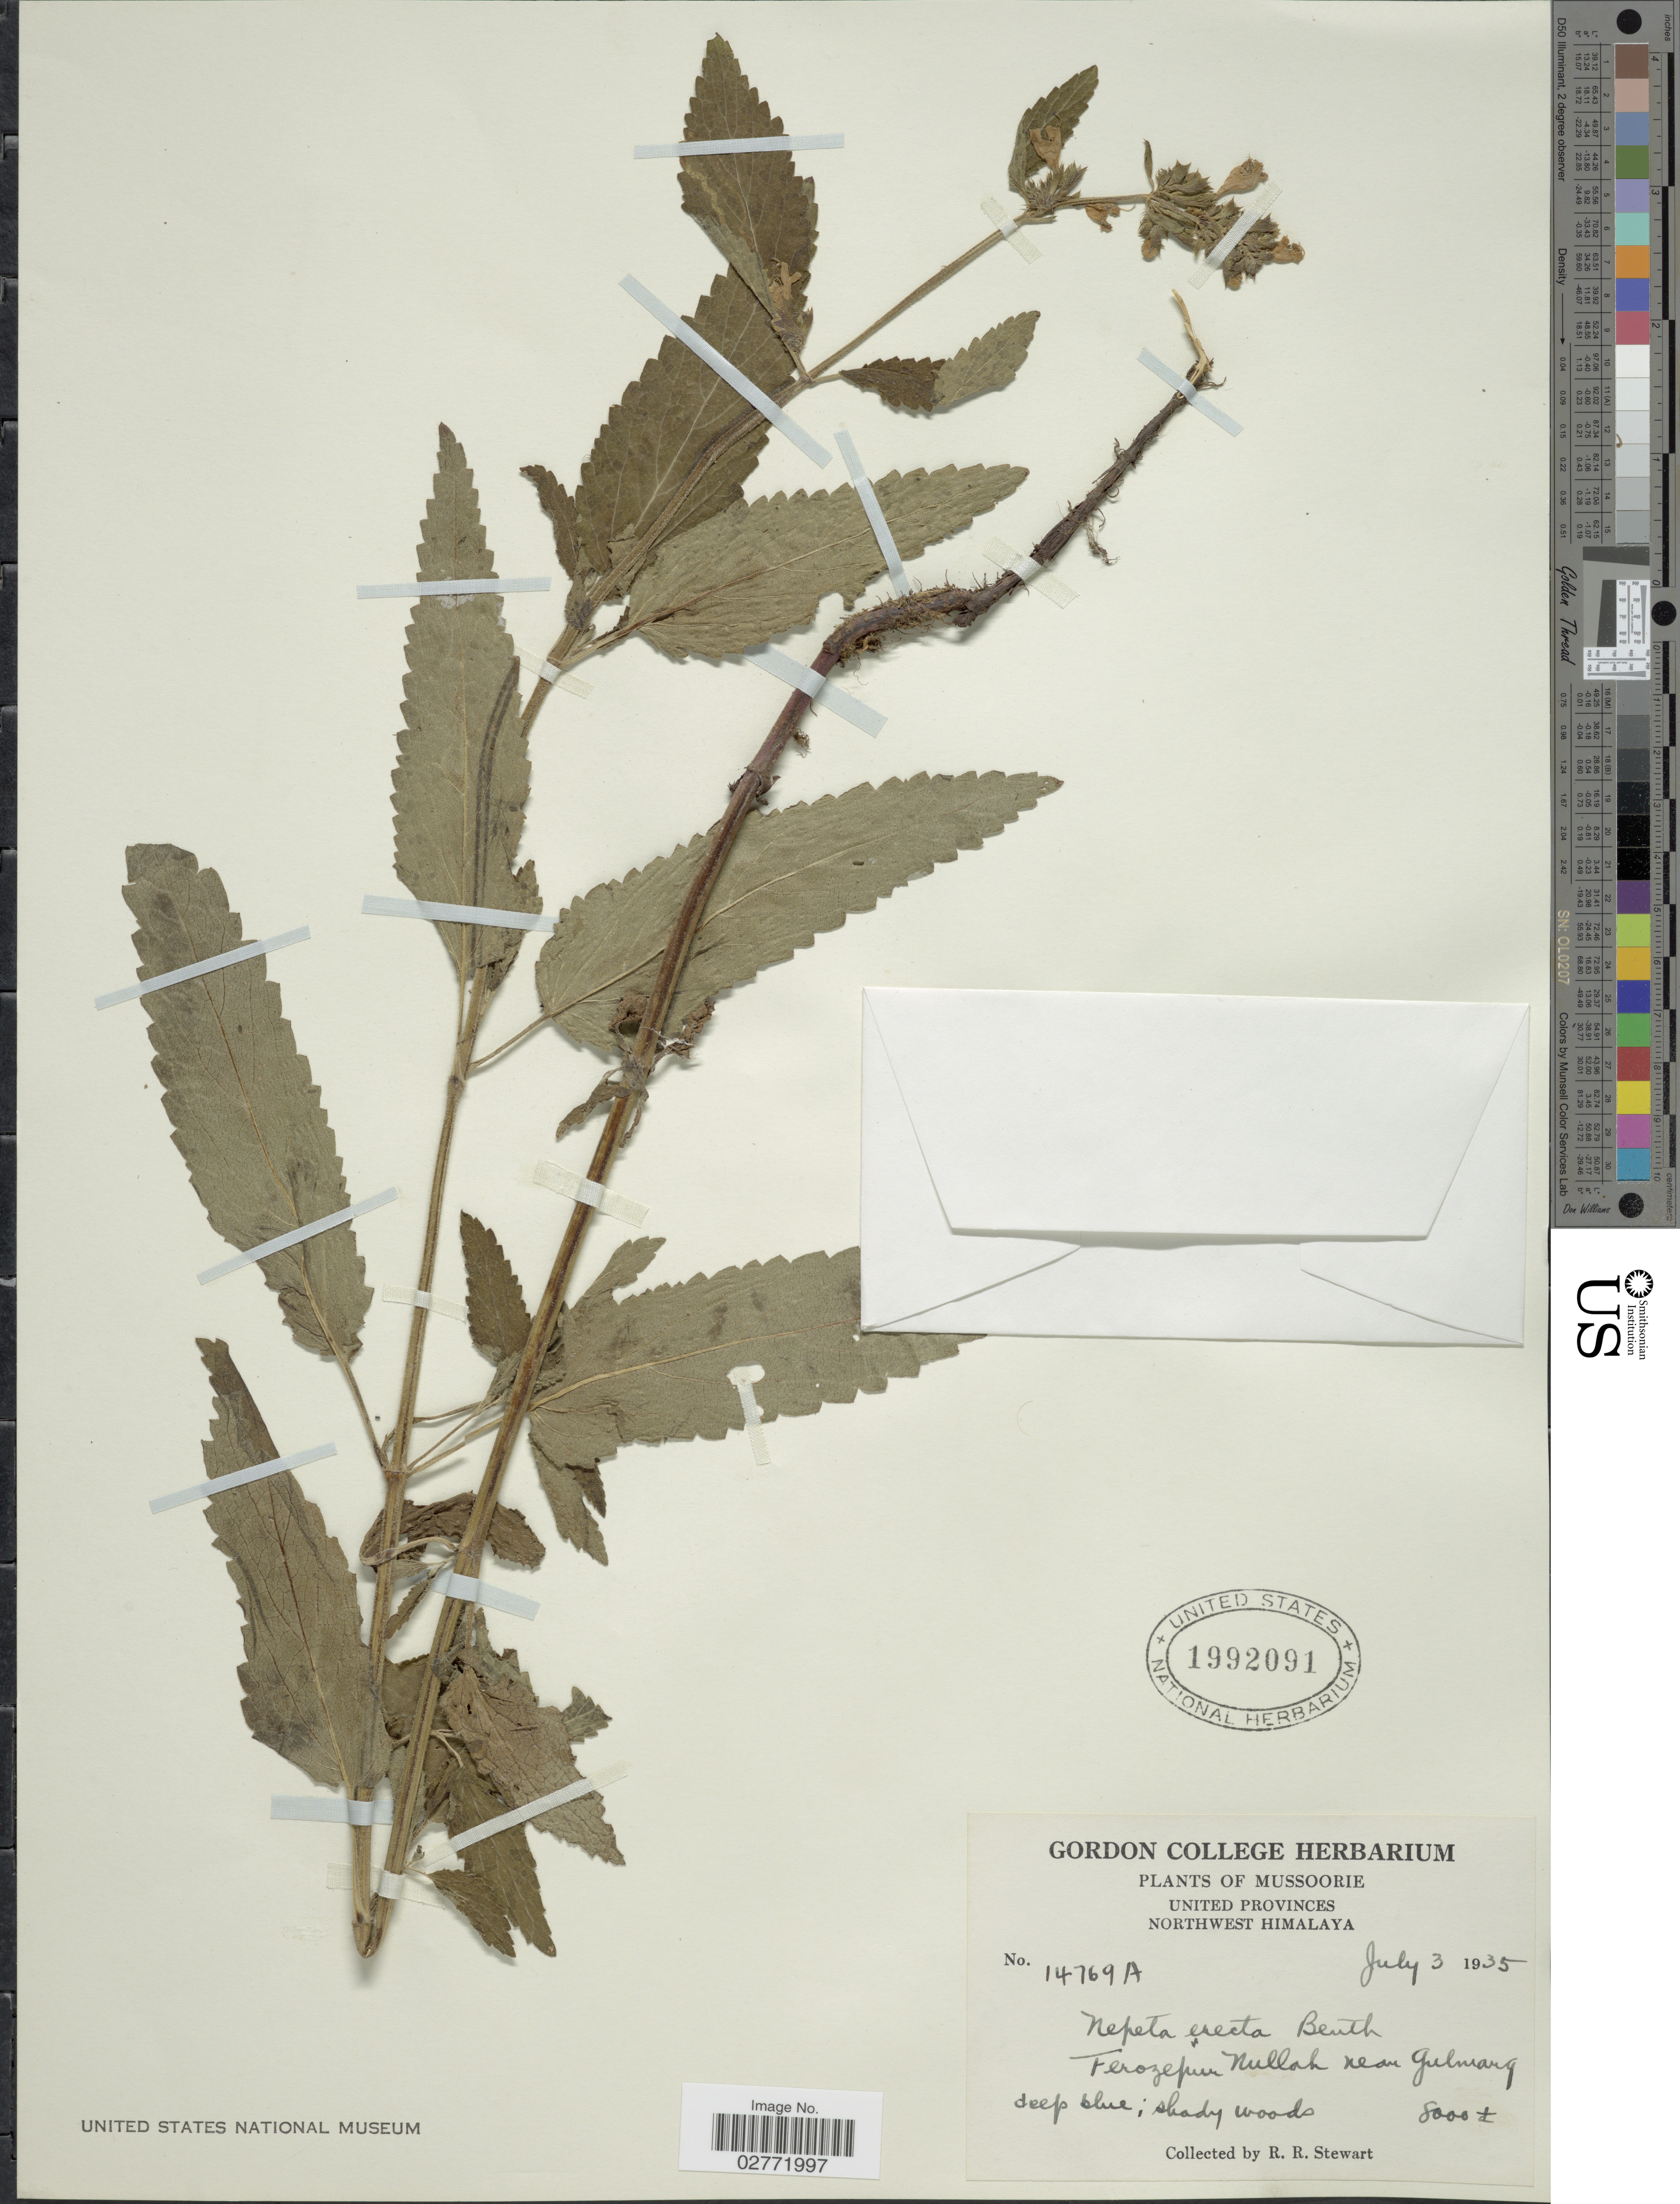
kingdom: Plantae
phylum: Tracheophyta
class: Magnoliopsida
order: Lamiales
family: Lamiaceae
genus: Nepeta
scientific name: Nepeta erecta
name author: (Royle ex Benth.) Benth.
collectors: R. R. Stewart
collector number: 14769A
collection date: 1935-07-03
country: India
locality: Mussoorie, United Provinces, Northwest Himalaya, Ferozepur Nullah near Gulmarg.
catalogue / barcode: US 1992091